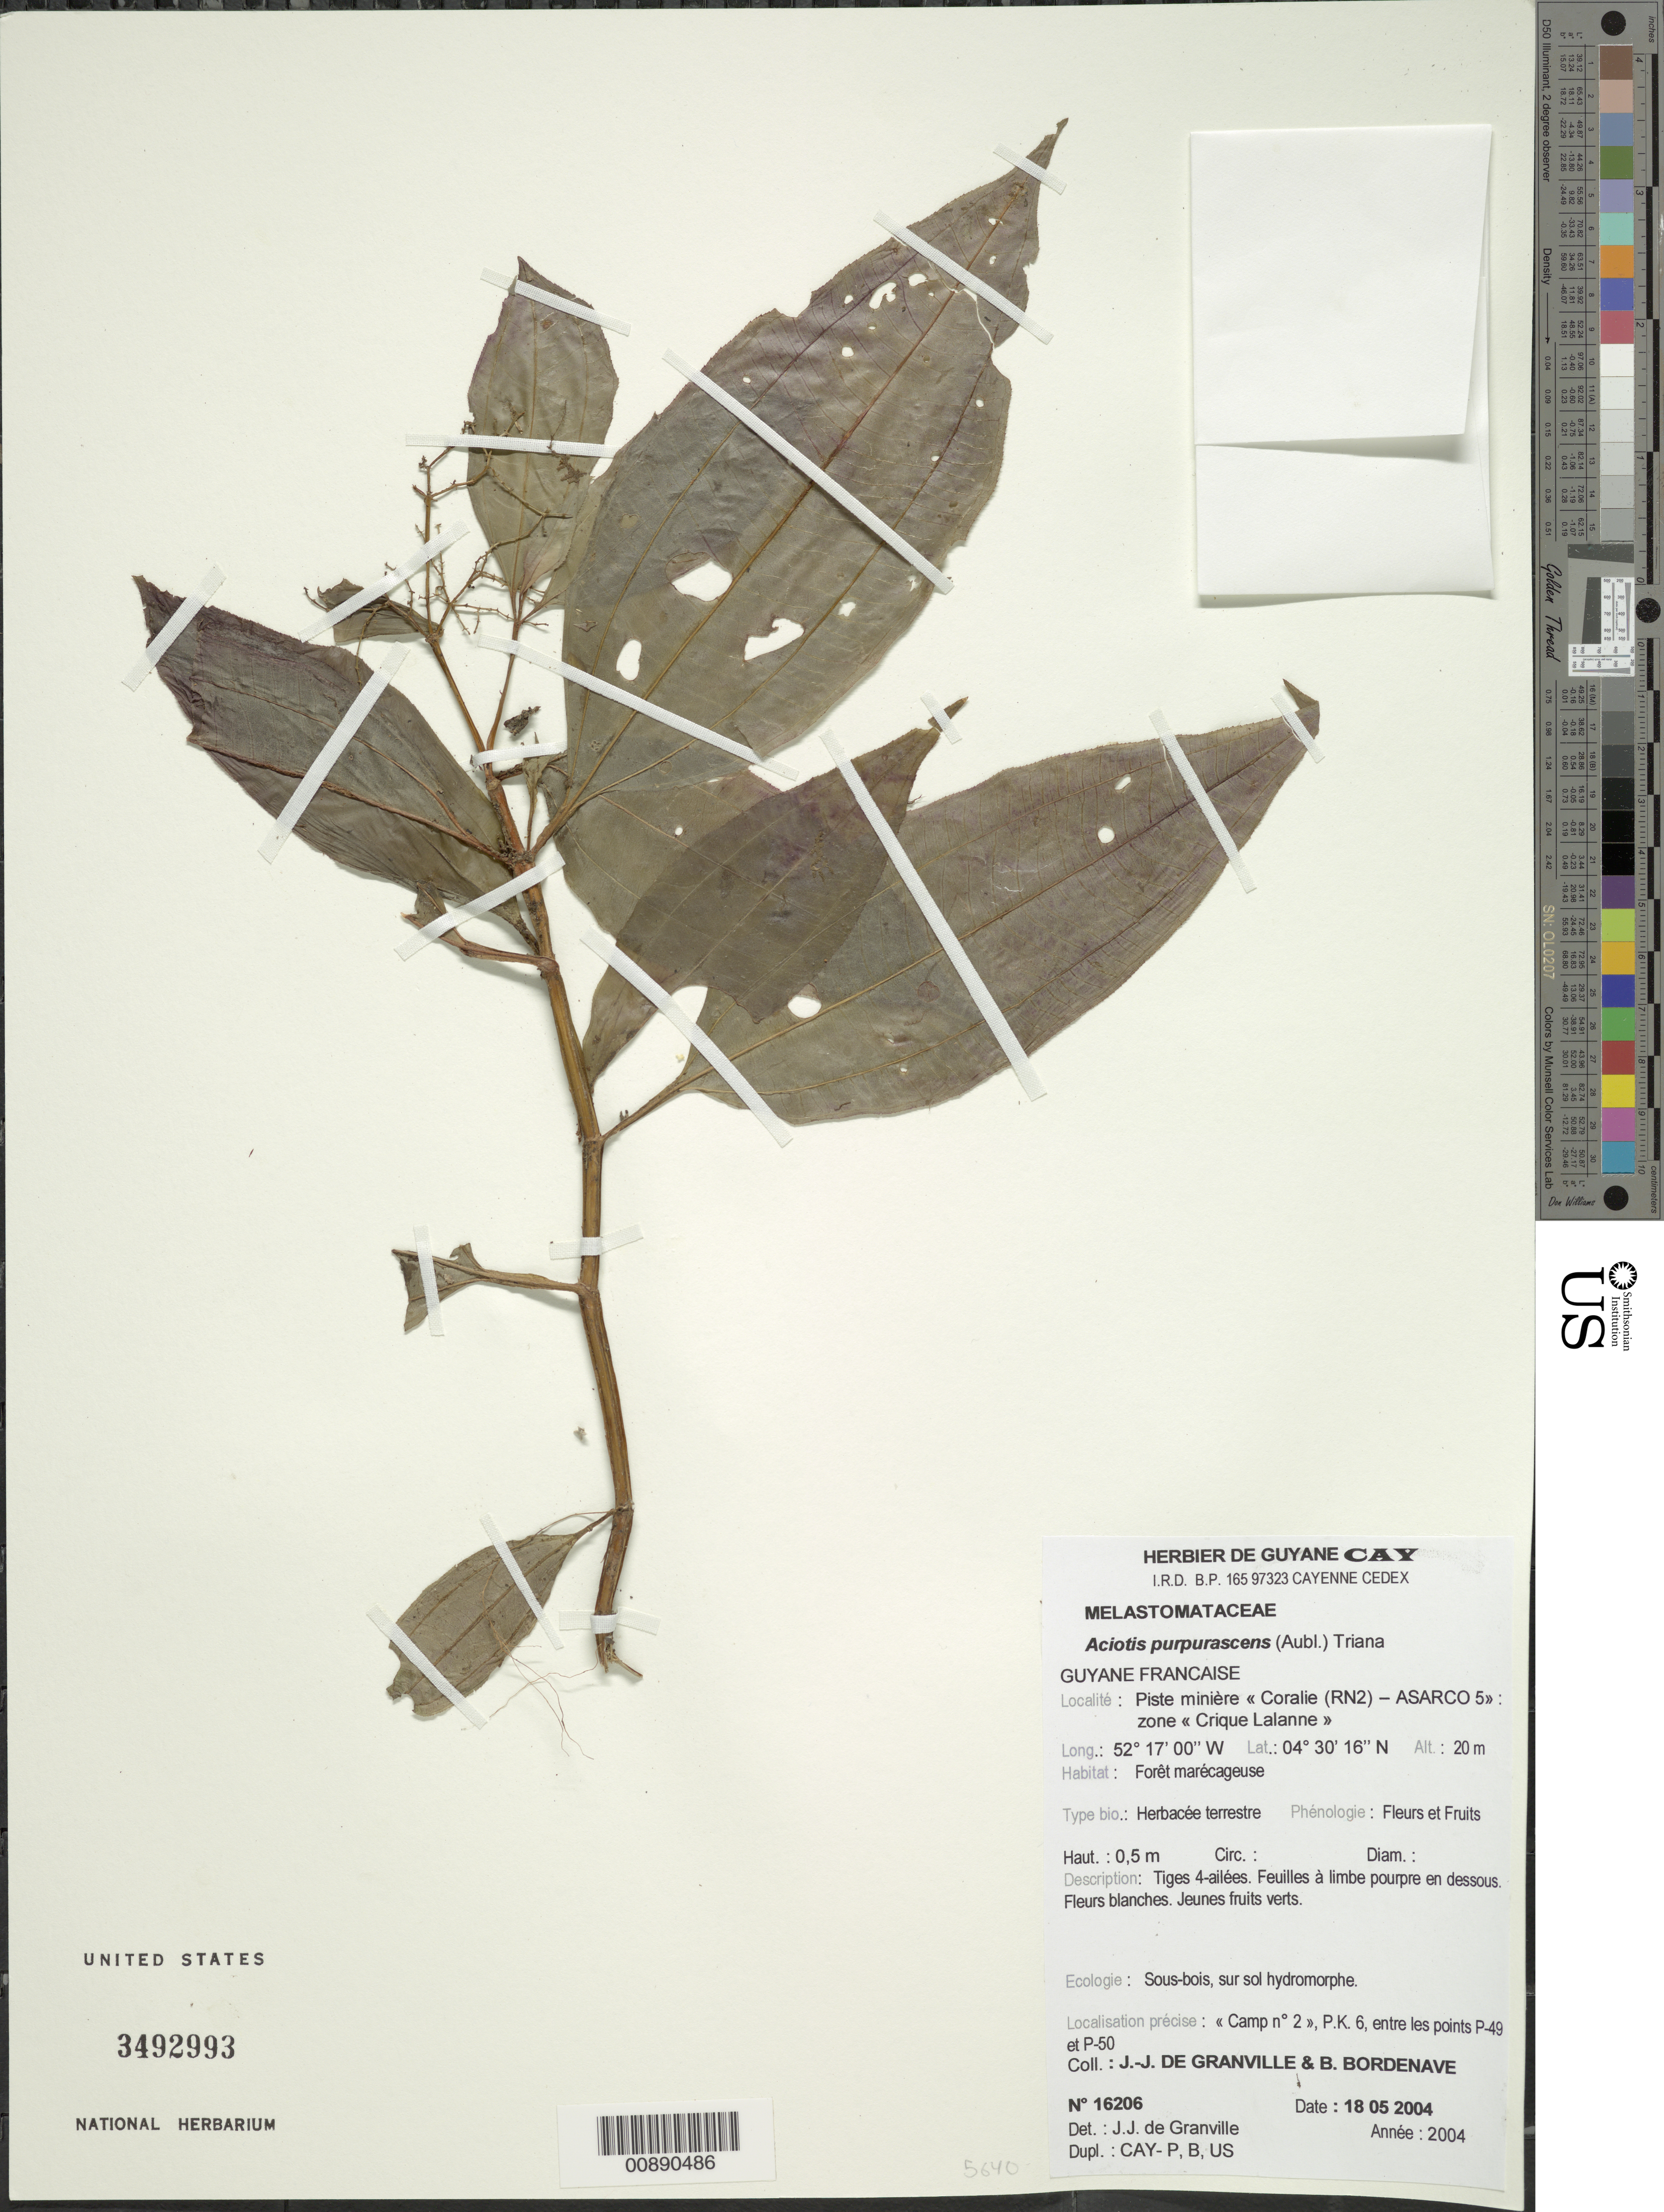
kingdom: Plantae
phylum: Tracheophyta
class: Magnoliopsida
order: Myrtales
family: Melastomataceae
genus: Aciotis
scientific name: Aciotis purpurascens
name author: (Aubl.) Triana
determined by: Granville, J. J. de, (CAY), Institut de Recherche pour le Developpement (IRD) (FRENCH GUIANA)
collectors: J.-J. de Granville & B. Bordenave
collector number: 16206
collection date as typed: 18-May-04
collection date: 2004-05-18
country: French Guiana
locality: Coralie (RN2)-ASARCO 5, zone Crique Lalane; camp no. 2, PK 6, entre P-49 et P-50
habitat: Forêts marécageuse, sous bois, sur sol hydromorphe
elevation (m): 20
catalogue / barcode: US 3492993